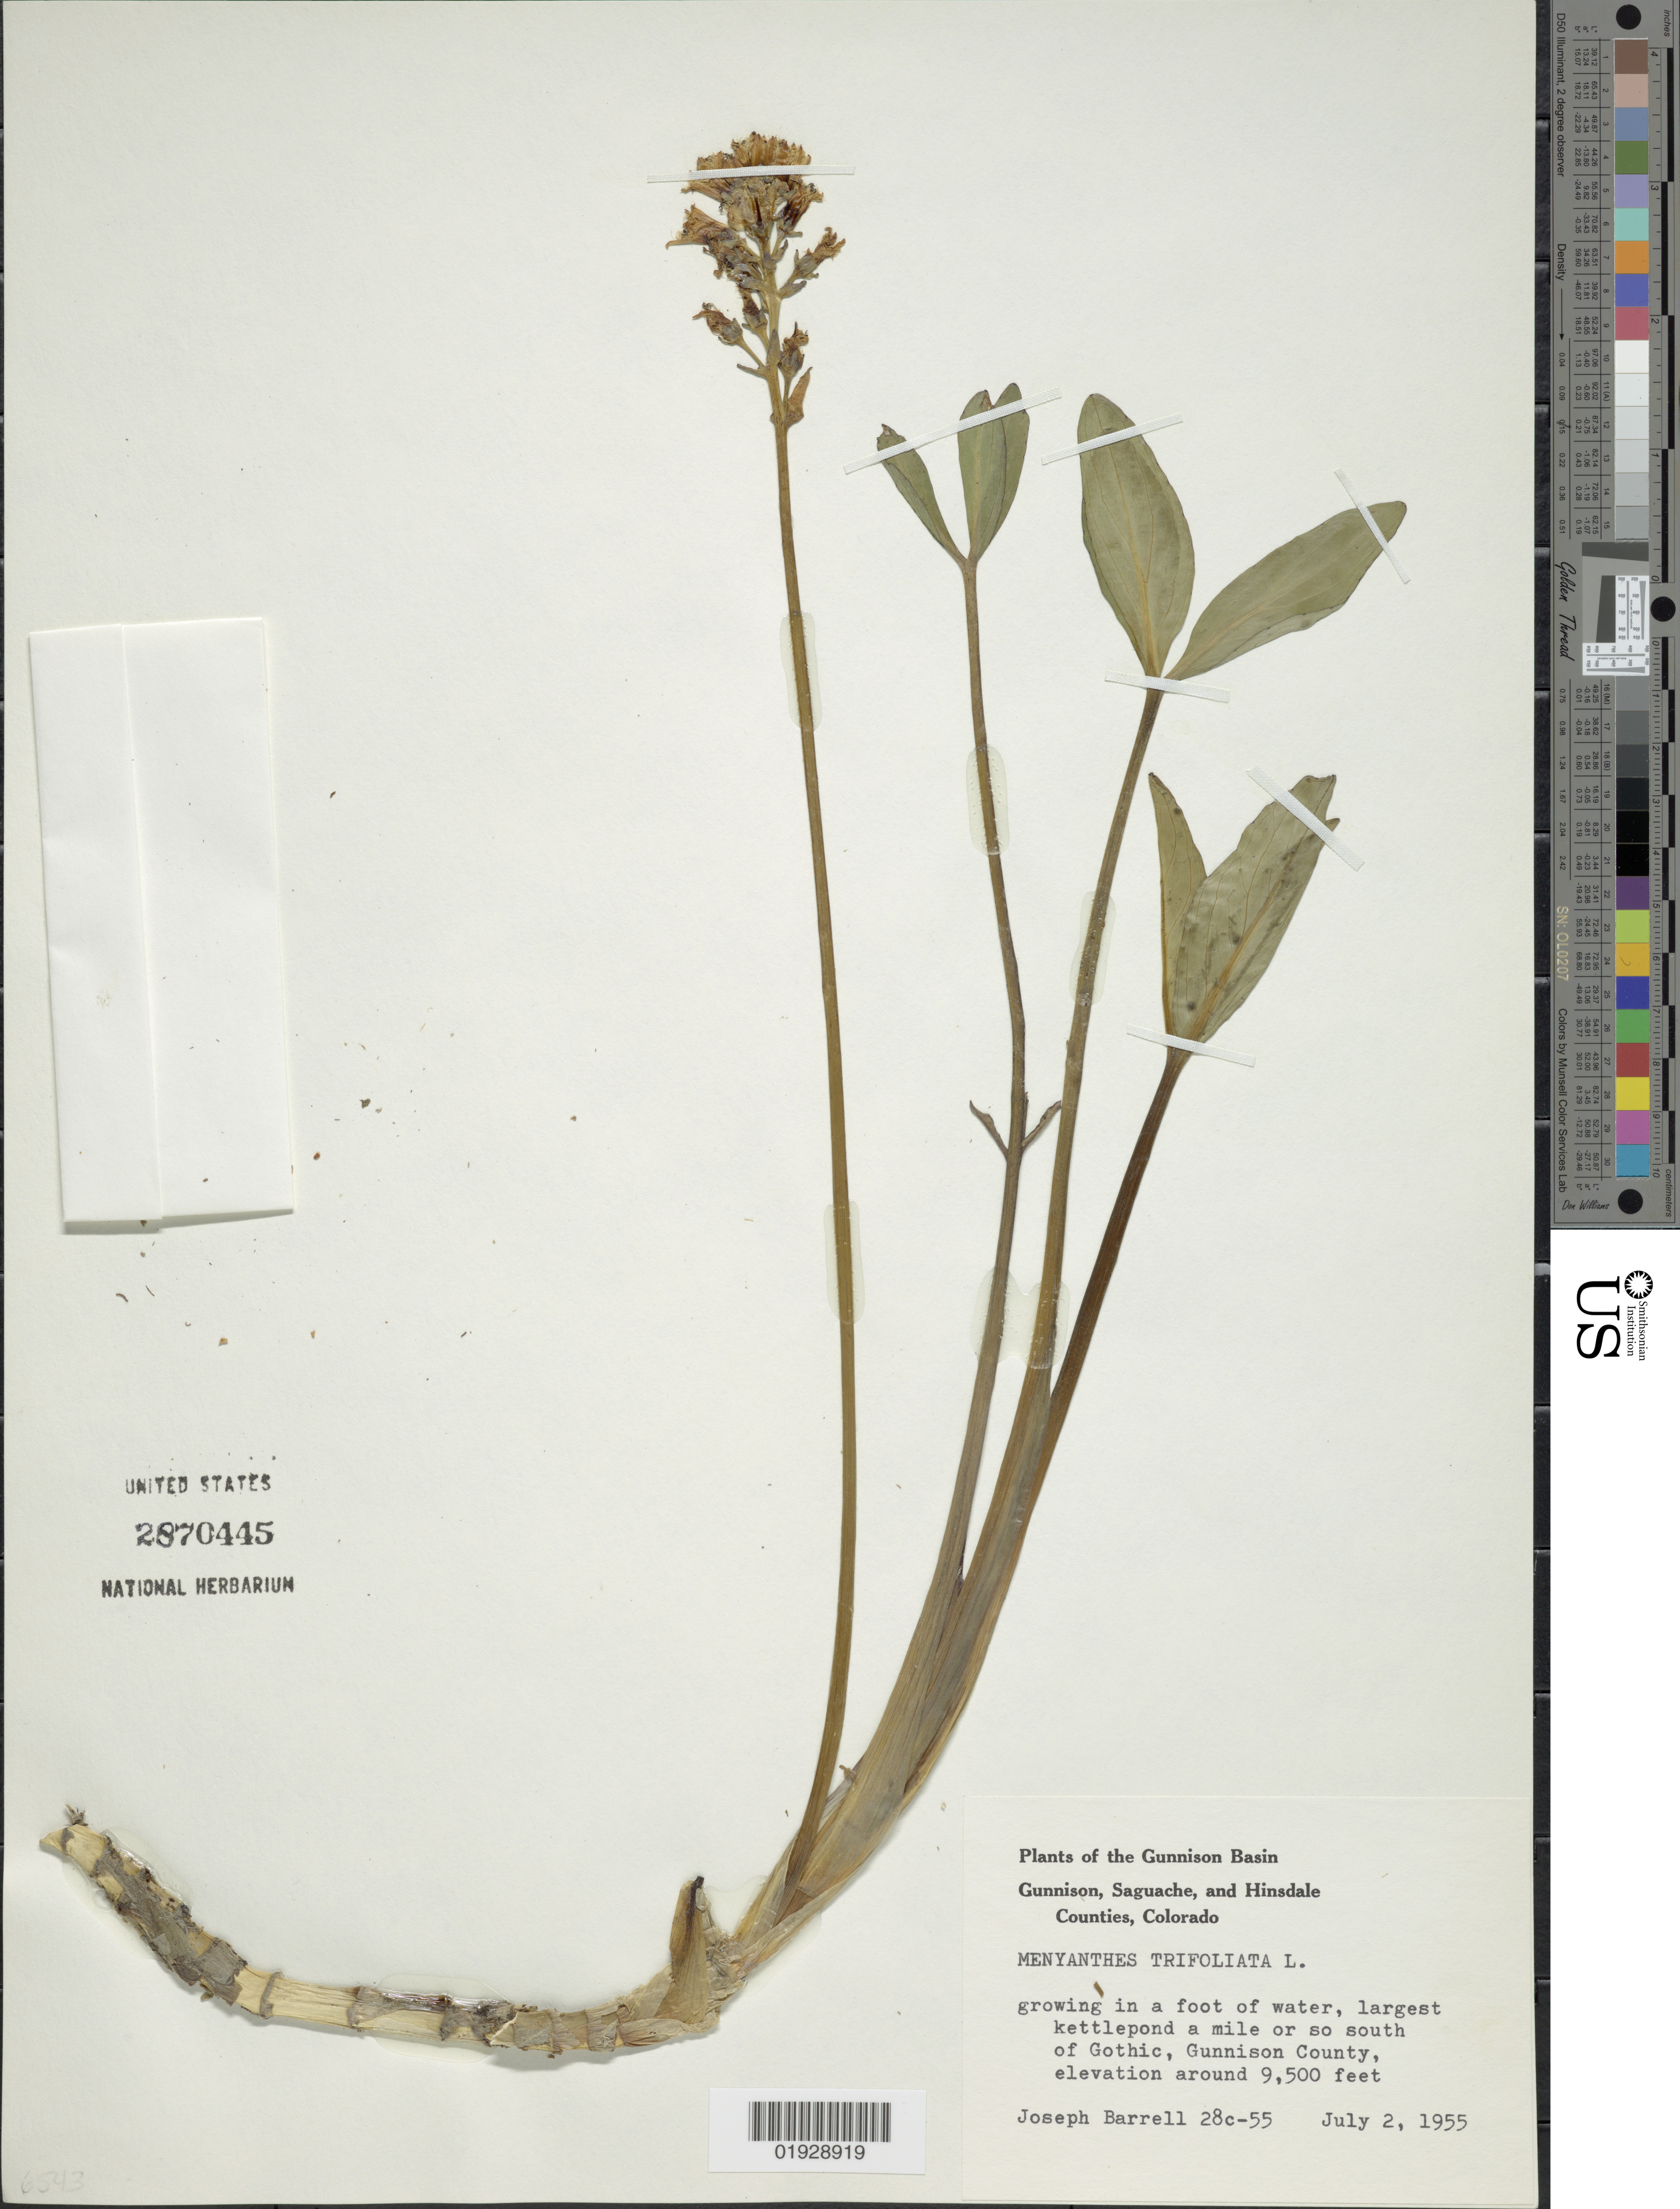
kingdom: Plantae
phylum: Tracheophyta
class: Magnoliopsida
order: Asterales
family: Menyanthaceae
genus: Menyanthes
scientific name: Menyanthes trifoliata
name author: L.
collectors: J. Barrell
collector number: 28c-55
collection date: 1955-07-02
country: United States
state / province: Colorado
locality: The Gunnison Basin. Growing in a foot of water, largest kettlepond a mile or so south of Gothic, Gunnison County.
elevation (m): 2896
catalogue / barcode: US 2870445